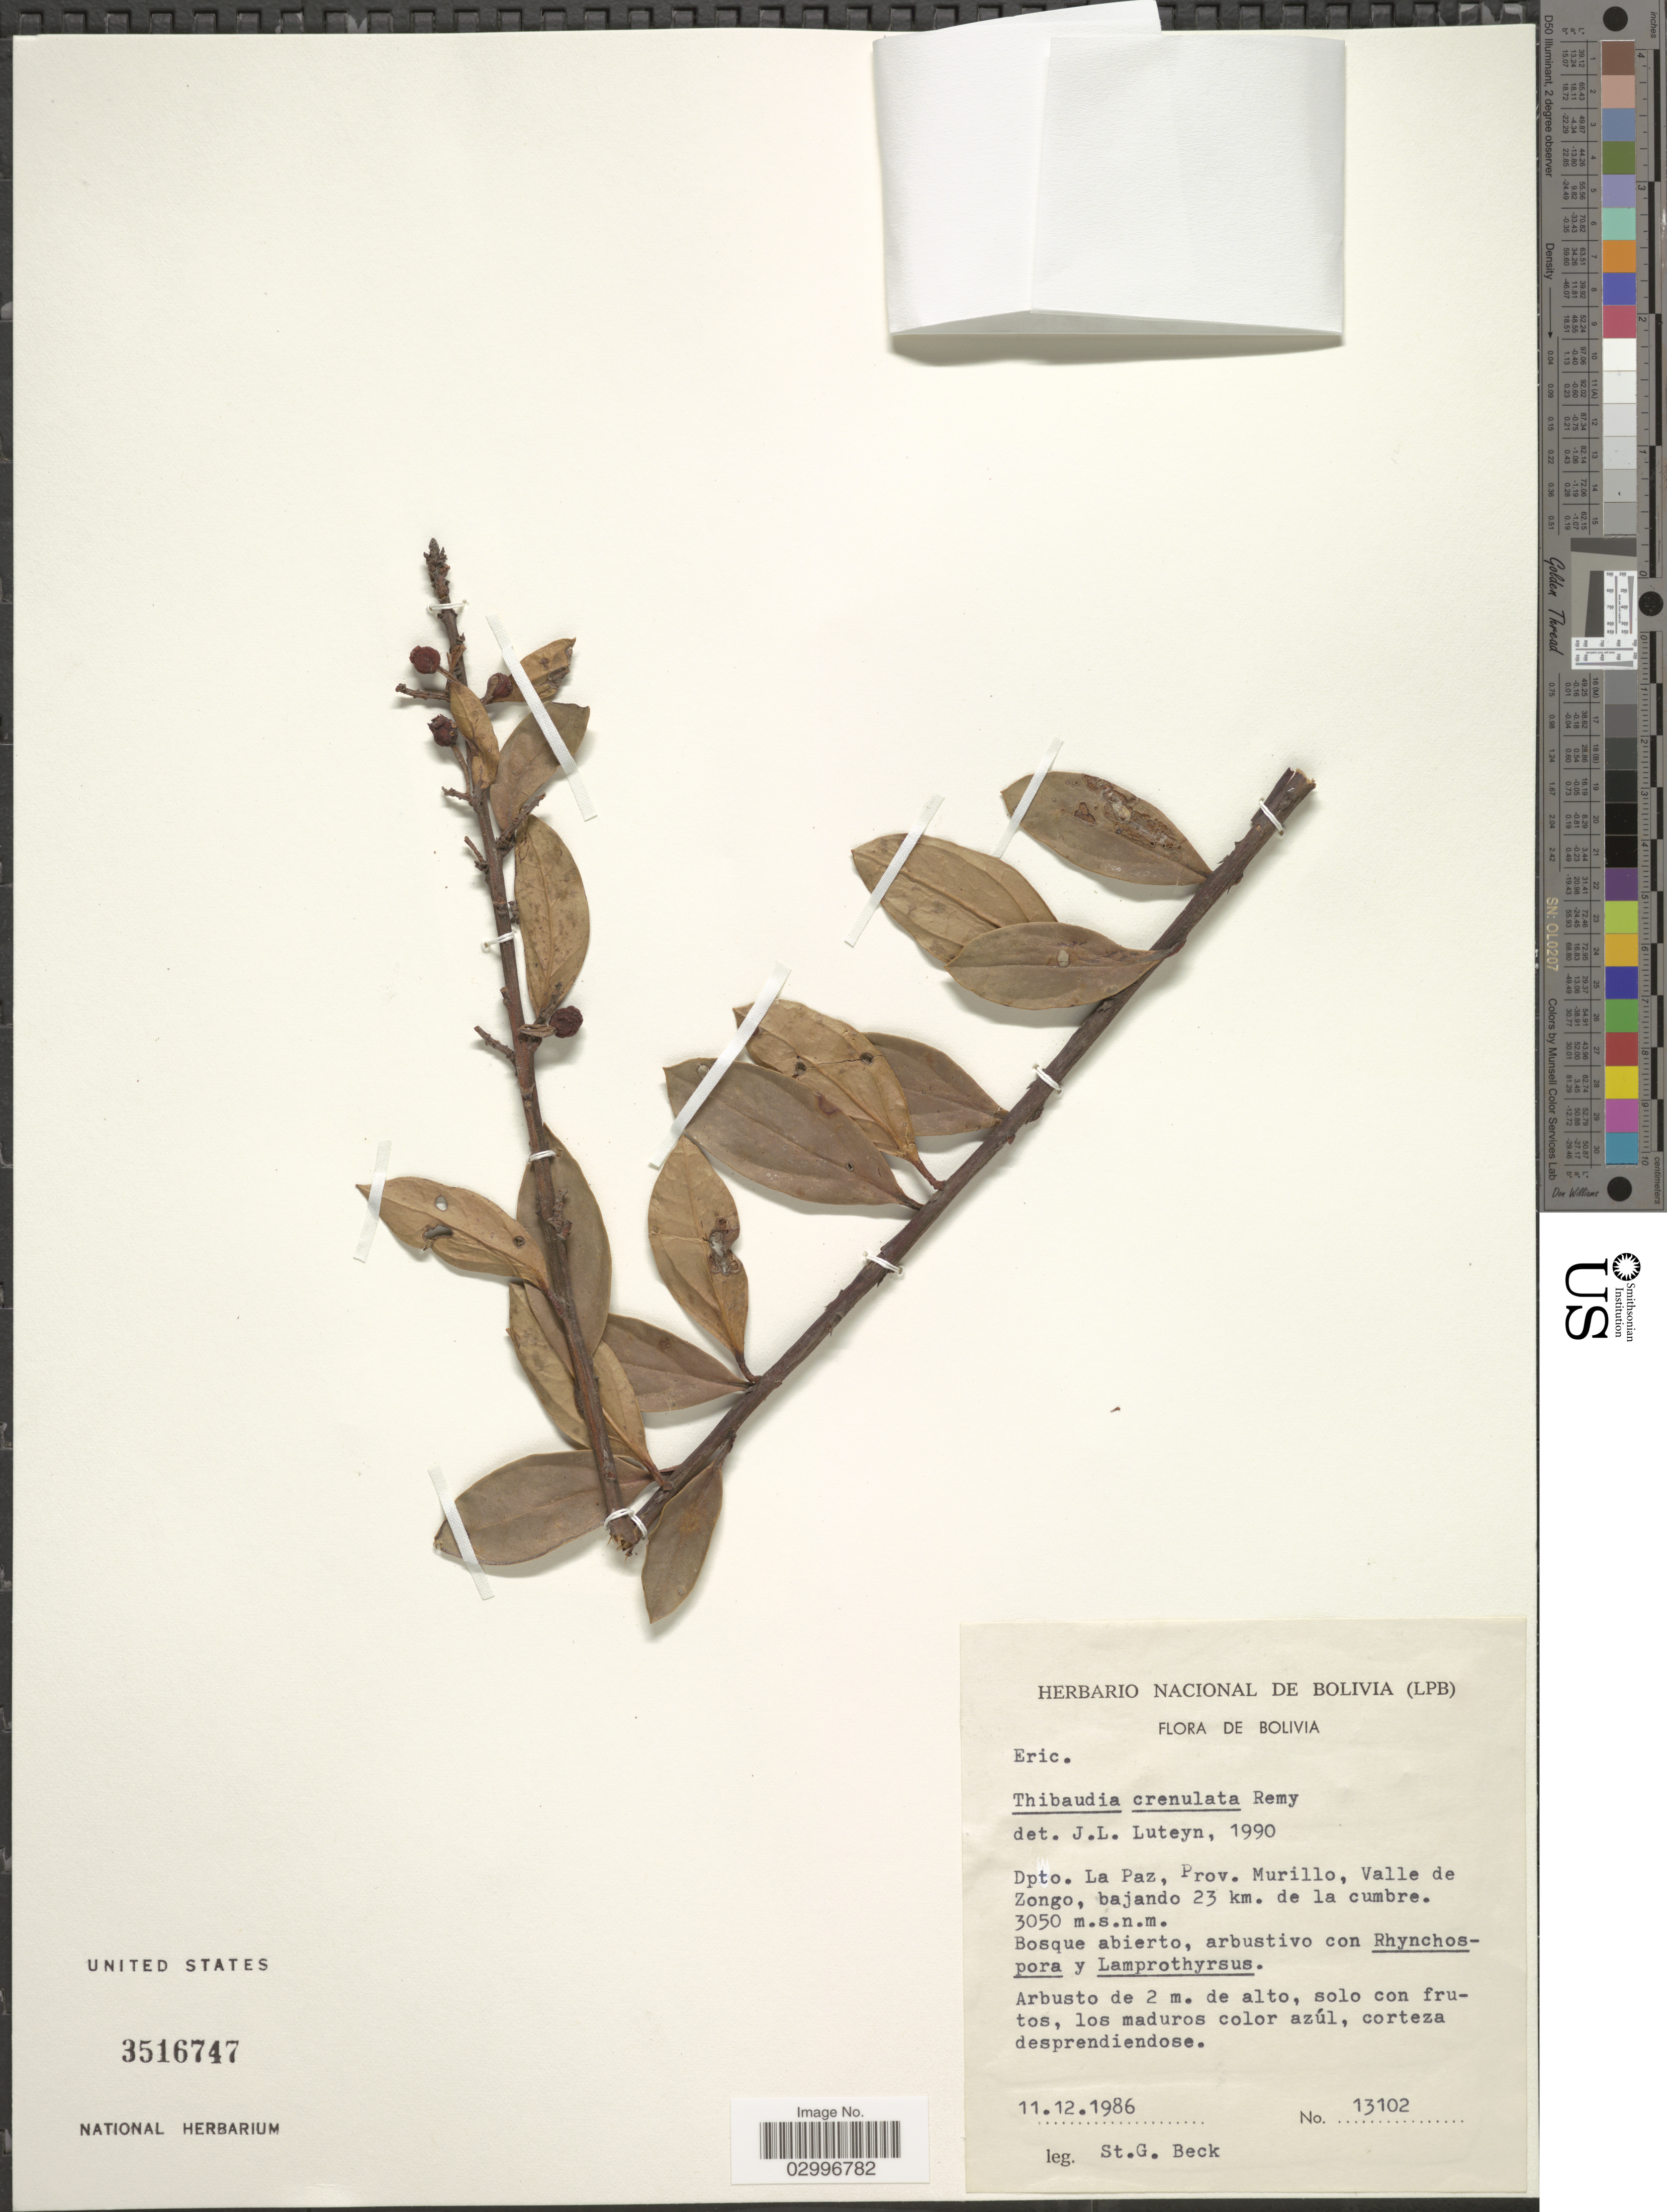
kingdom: Plantae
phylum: Tracheophyta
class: Magnoliopsida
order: Ericales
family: Ericaceae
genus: Thibaudia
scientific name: Thibaudia crenulata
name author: J. Rémy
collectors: S. G. Beck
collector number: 13102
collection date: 1986-12-11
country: Bolivia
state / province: La Paz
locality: Dpto. La Paz, Prov. Murillo, Valle de Zongo, bajando 23 km. de la cumbre.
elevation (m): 3050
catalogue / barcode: US 3516747